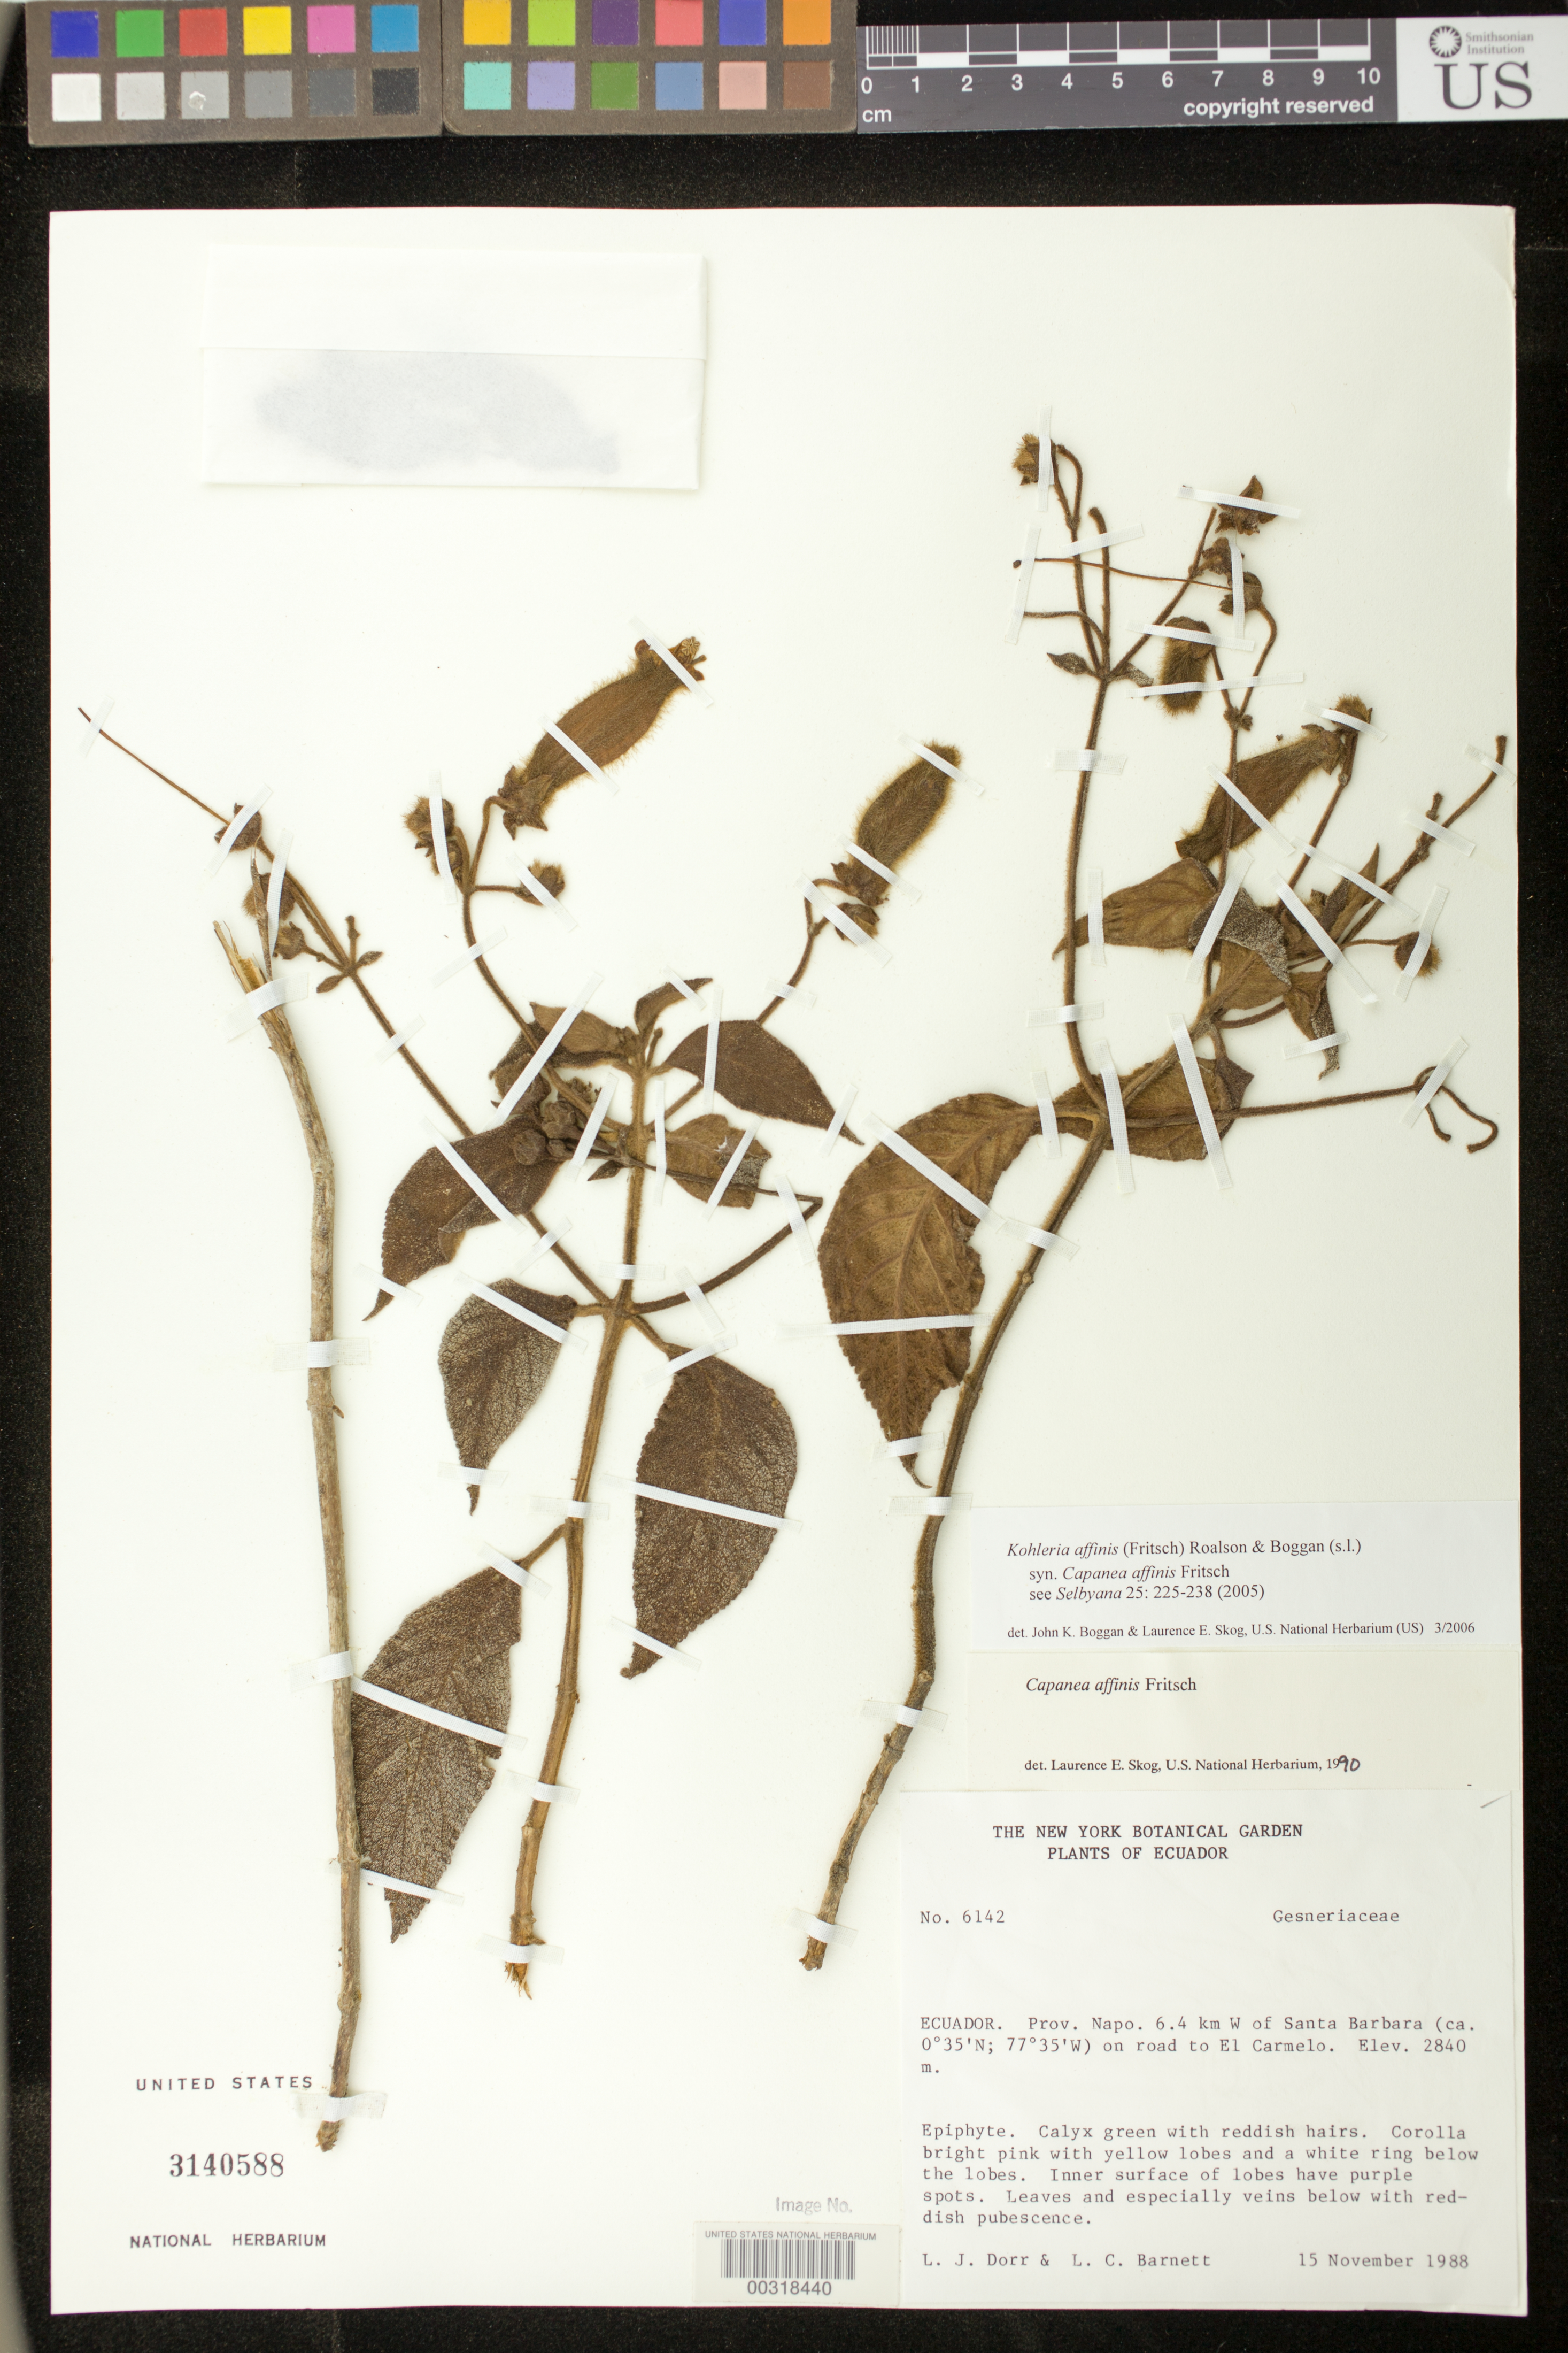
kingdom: Plantae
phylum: Tracheophyta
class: Magnoliopsida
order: Lamiales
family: Gesneriaceae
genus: Kohleria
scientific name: Kohleria affinis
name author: (Fritsch) Roalson & Boggan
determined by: Boggan, J. K.; Skog, L. E.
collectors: L. J. Dorr & L. C. Barnett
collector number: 6142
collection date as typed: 15 Nov 1988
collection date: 1988-11-15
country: Ecuador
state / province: Napo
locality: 6.4 km W of Santa Barbara on road to El Carmelo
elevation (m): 2840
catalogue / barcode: US 3140588